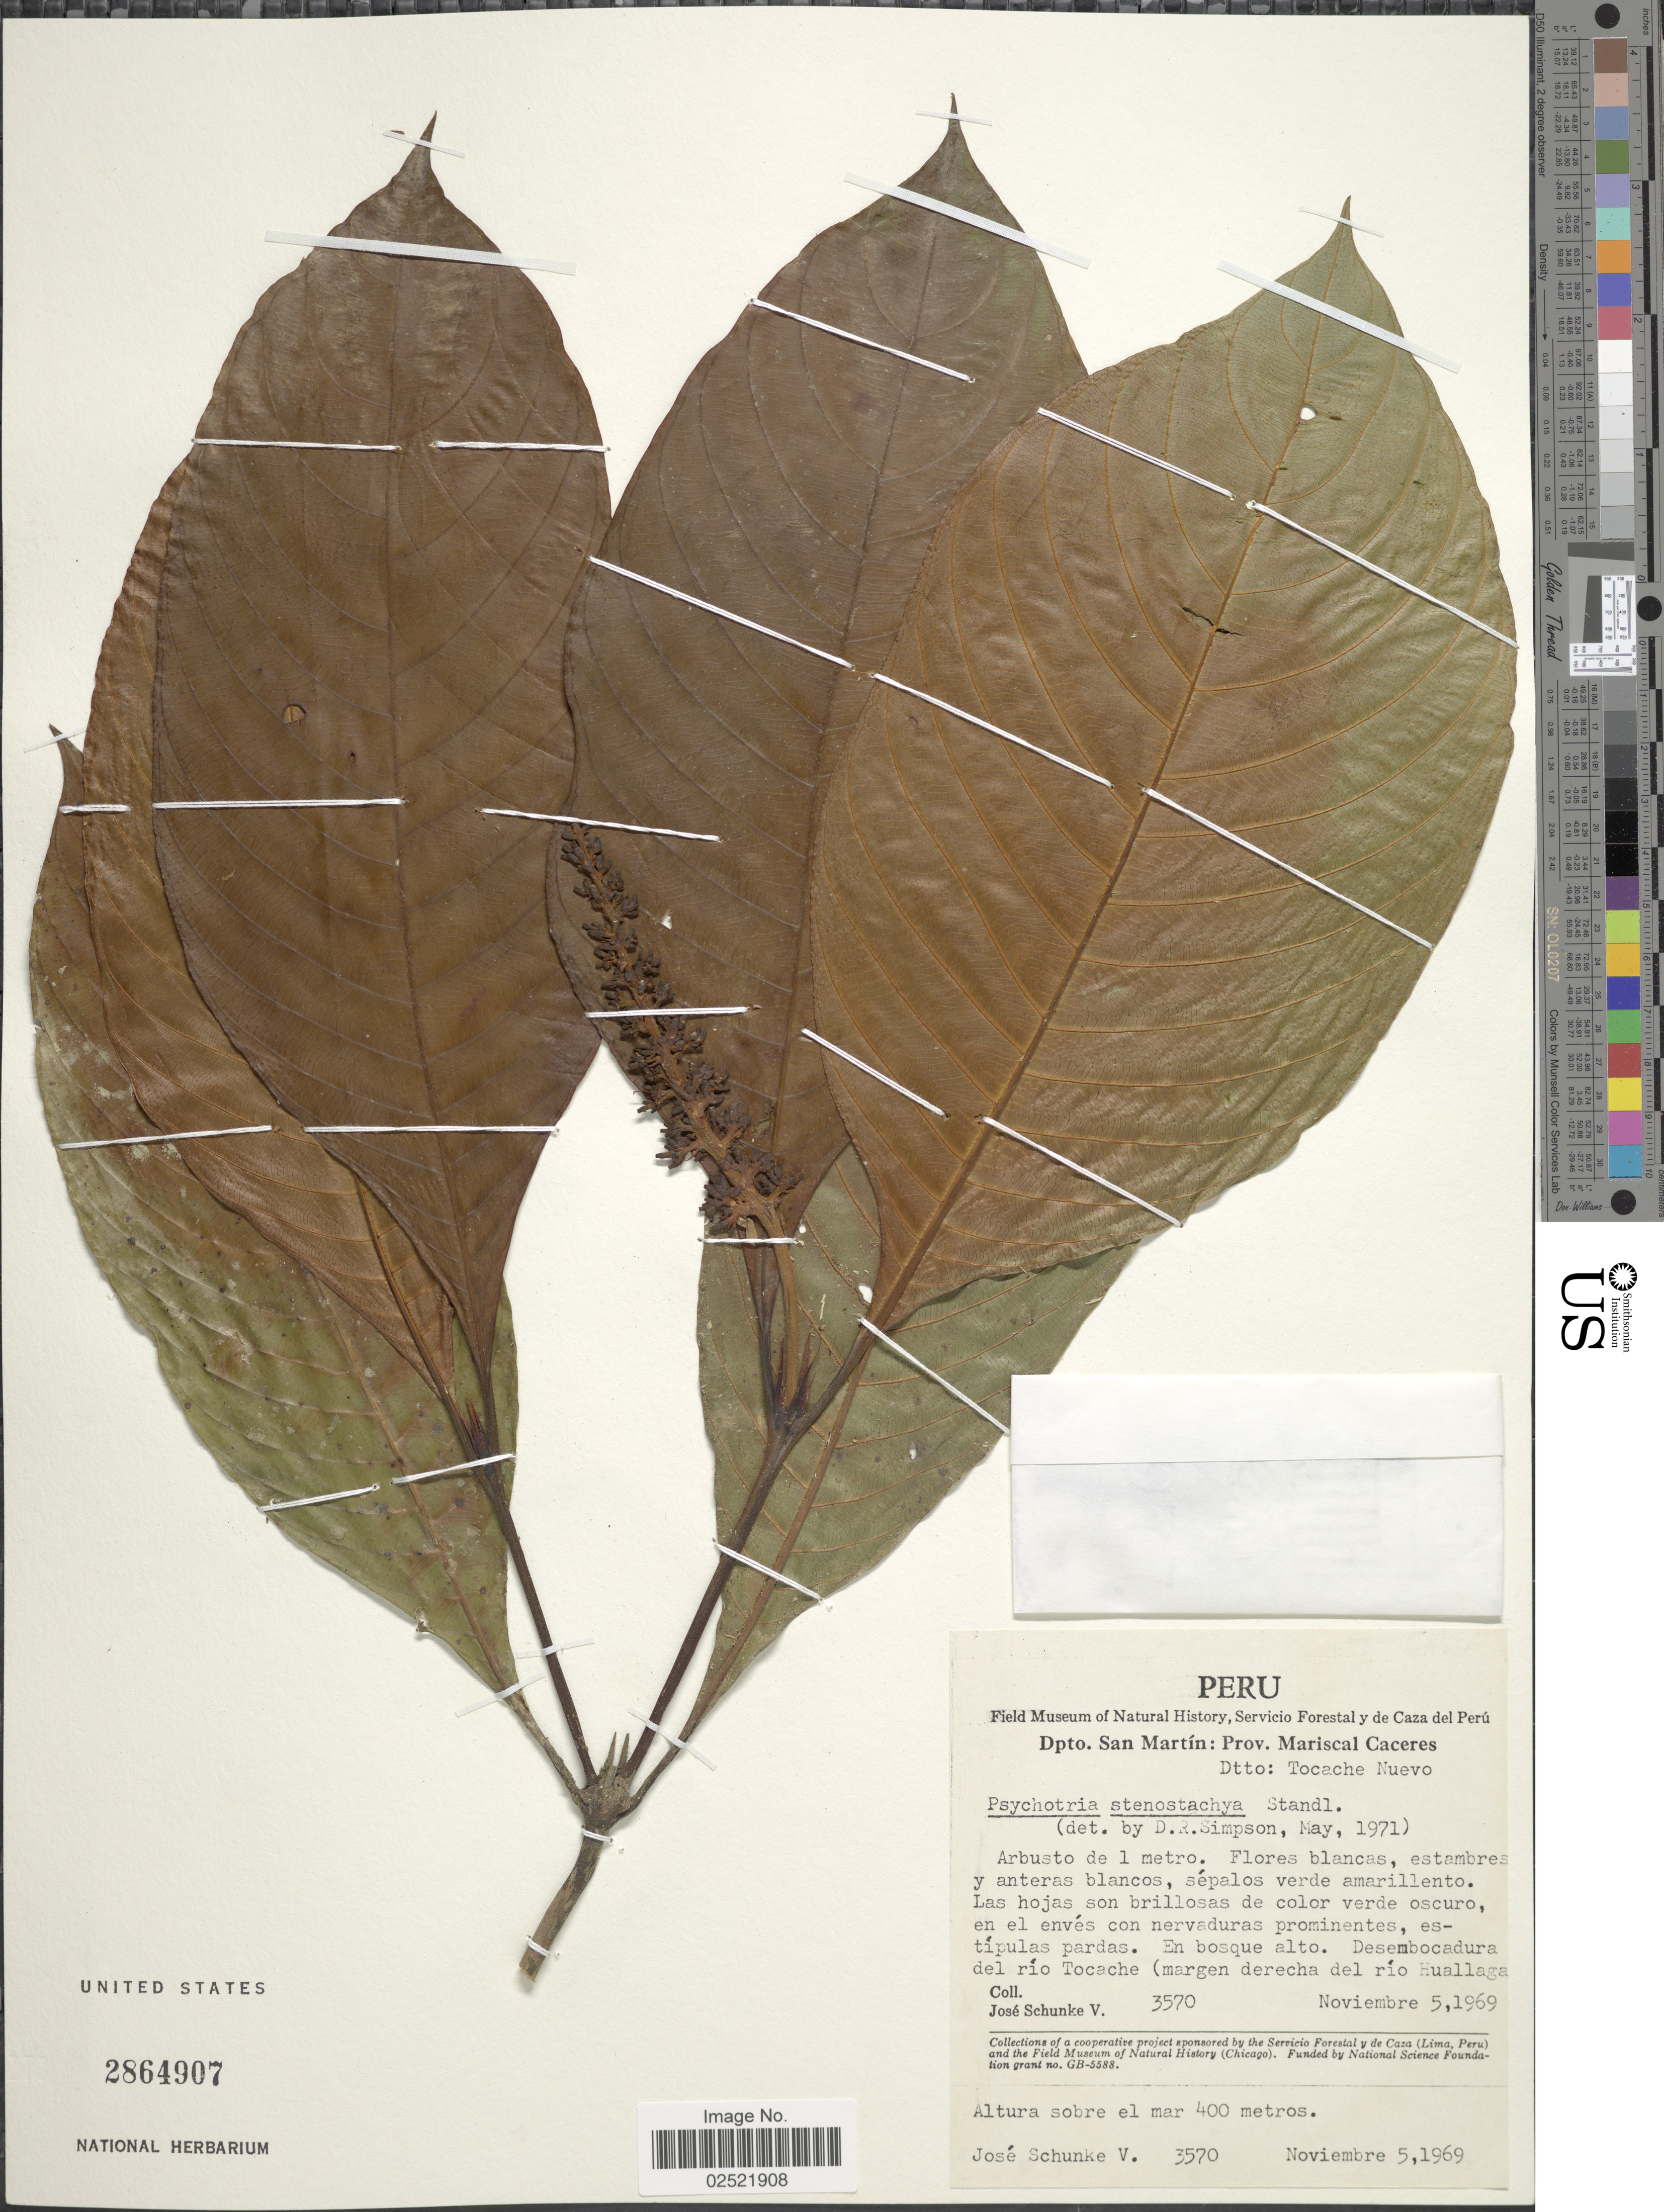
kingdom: Plantae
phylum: Tracheophyta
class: Magnoliopsida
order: Gentianales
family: Rubiaceae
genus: Psychotria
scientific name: Psychotria stenostachya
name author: Standl.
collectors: J. Schunke Vigo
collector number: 3570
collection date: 1969-11-05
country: Peru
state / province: San Martín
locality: Prov. Mariscal Caceres, Dtto. Tocache Nuevo, desembocadura del Rio Tocache (margen derecha del Rio Huallaga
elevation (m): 400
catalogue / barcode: US 2864907